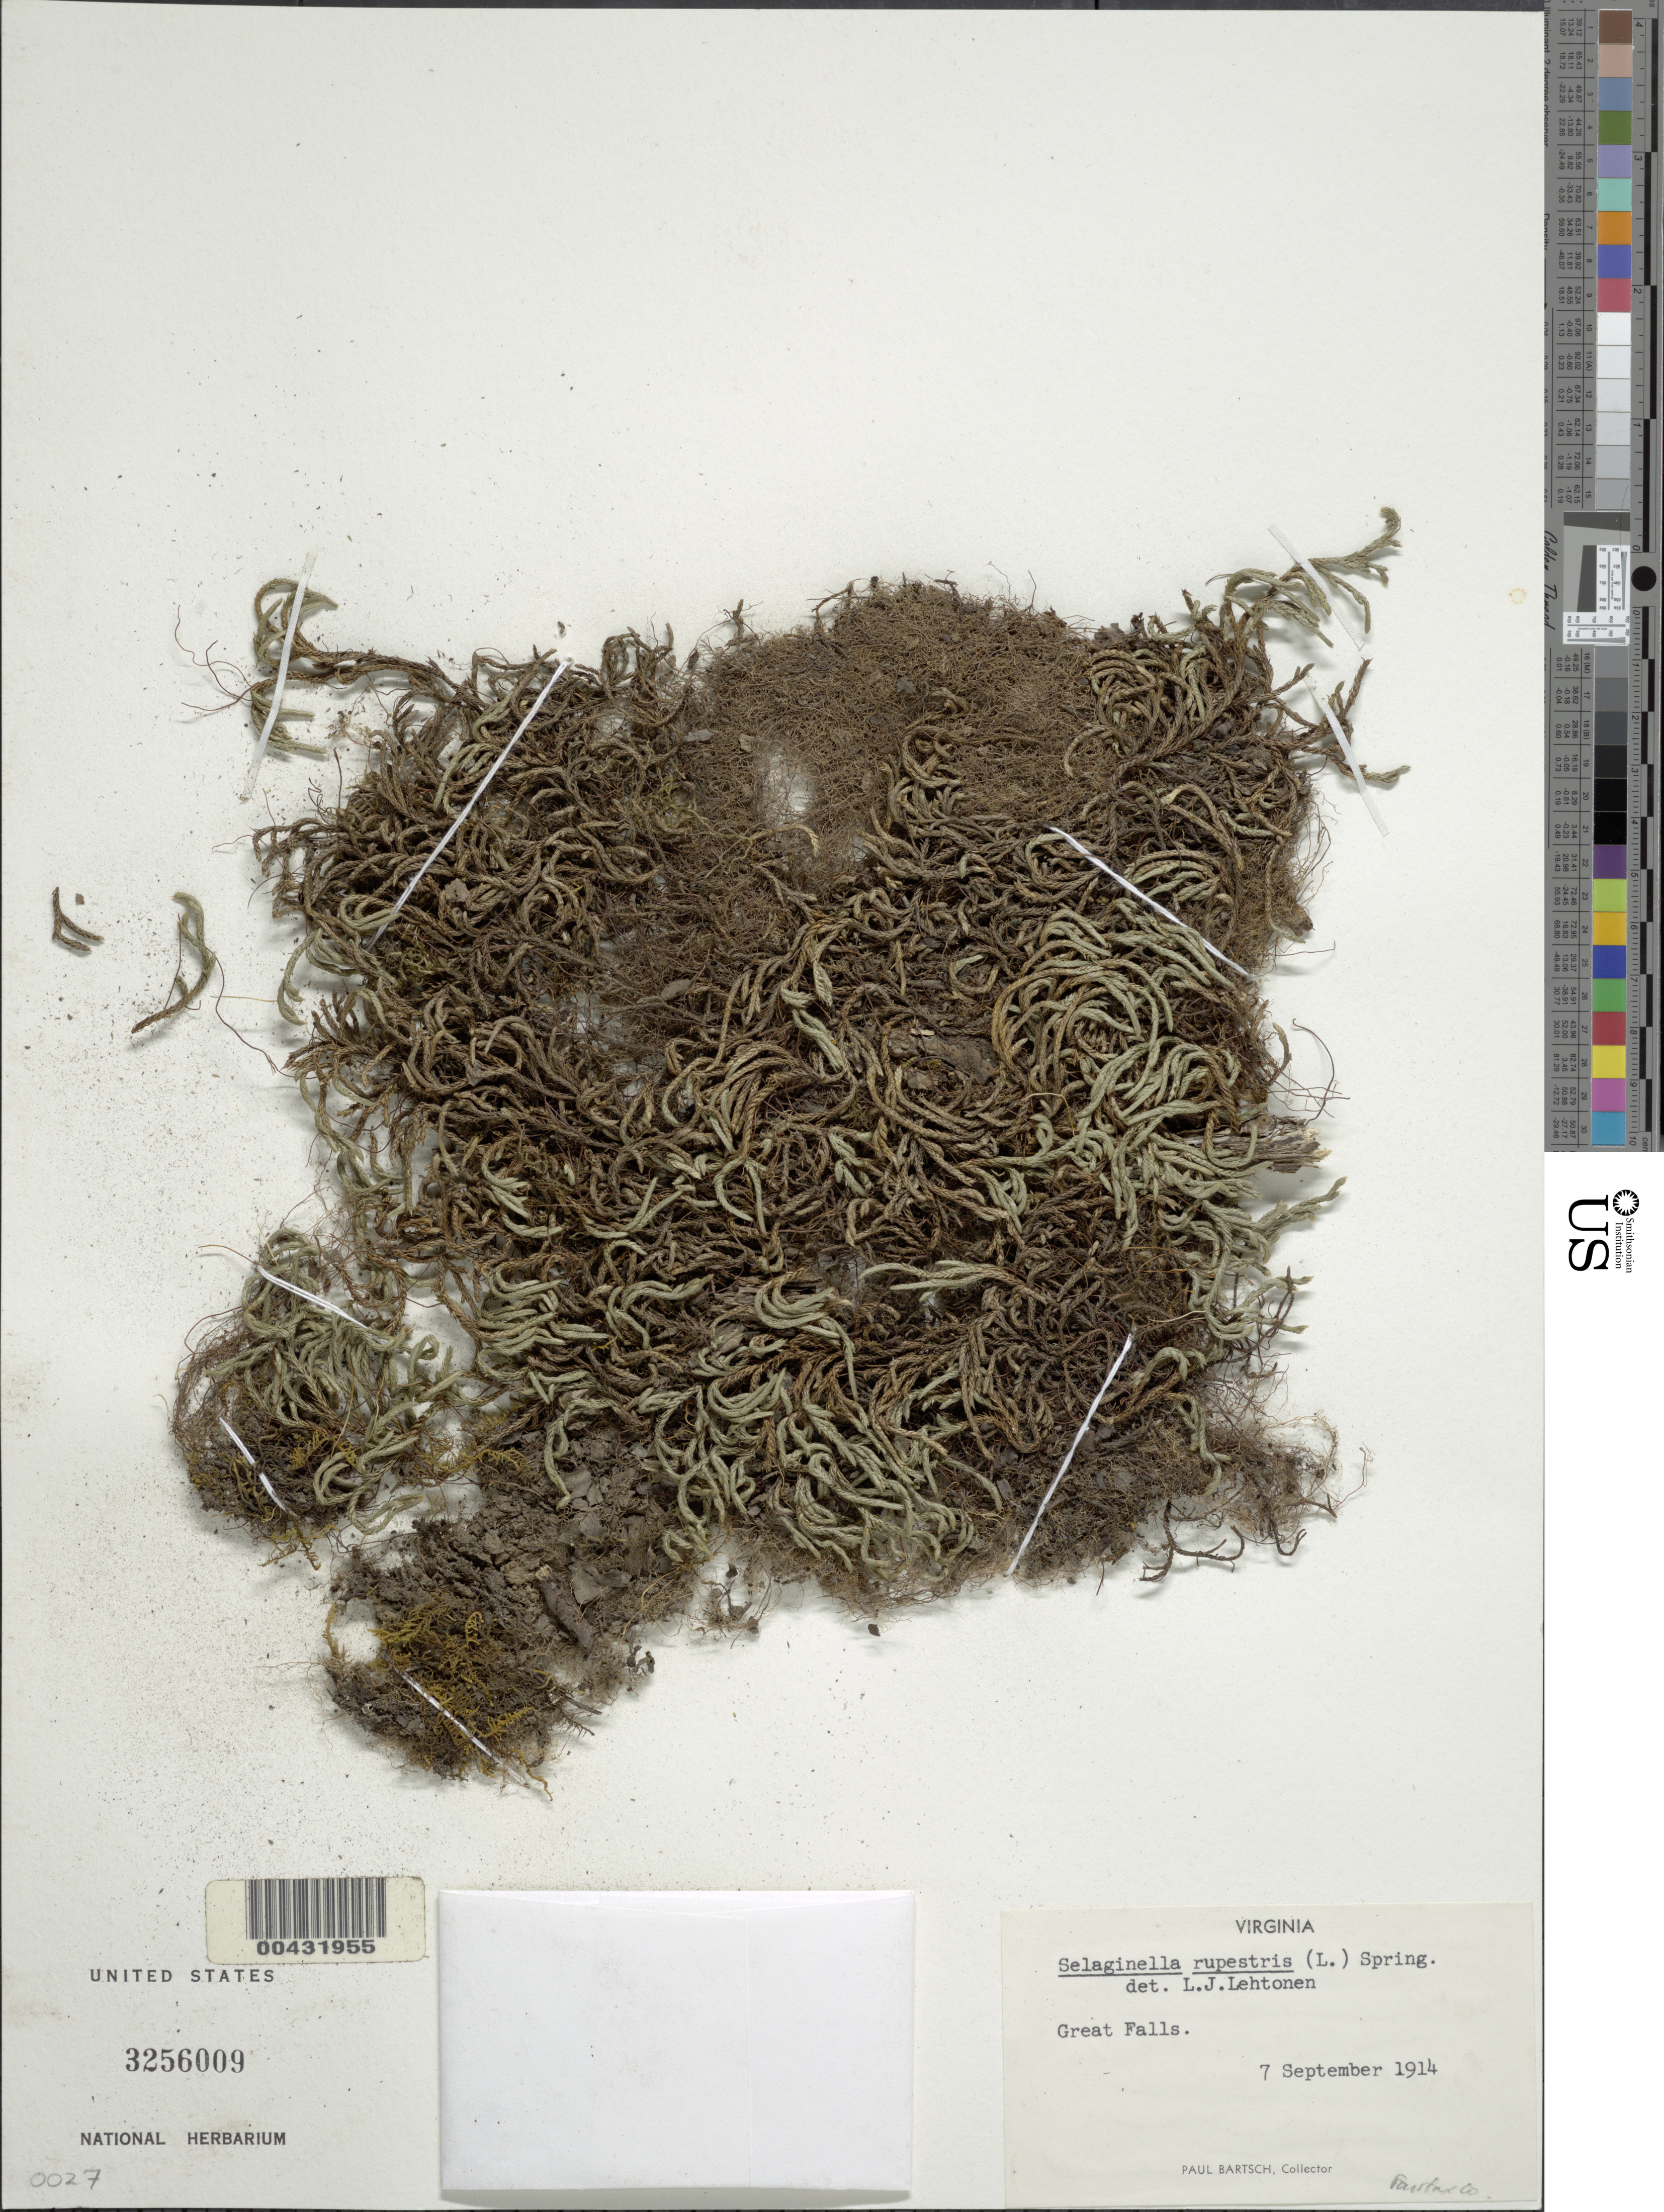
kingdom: Plantae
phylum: Tracheophyta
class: Lycopodiopsida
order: Selaginellales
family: Selaginellaceae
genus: Selaginella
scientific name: Selaginella rupestris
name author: (L.) Spring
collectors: P. Bartsch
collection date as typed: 07 Sep 1914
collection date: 1914-09-07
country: United States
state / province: Virginia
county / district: Fairfax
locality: Great Falls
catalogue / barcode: US 3256009